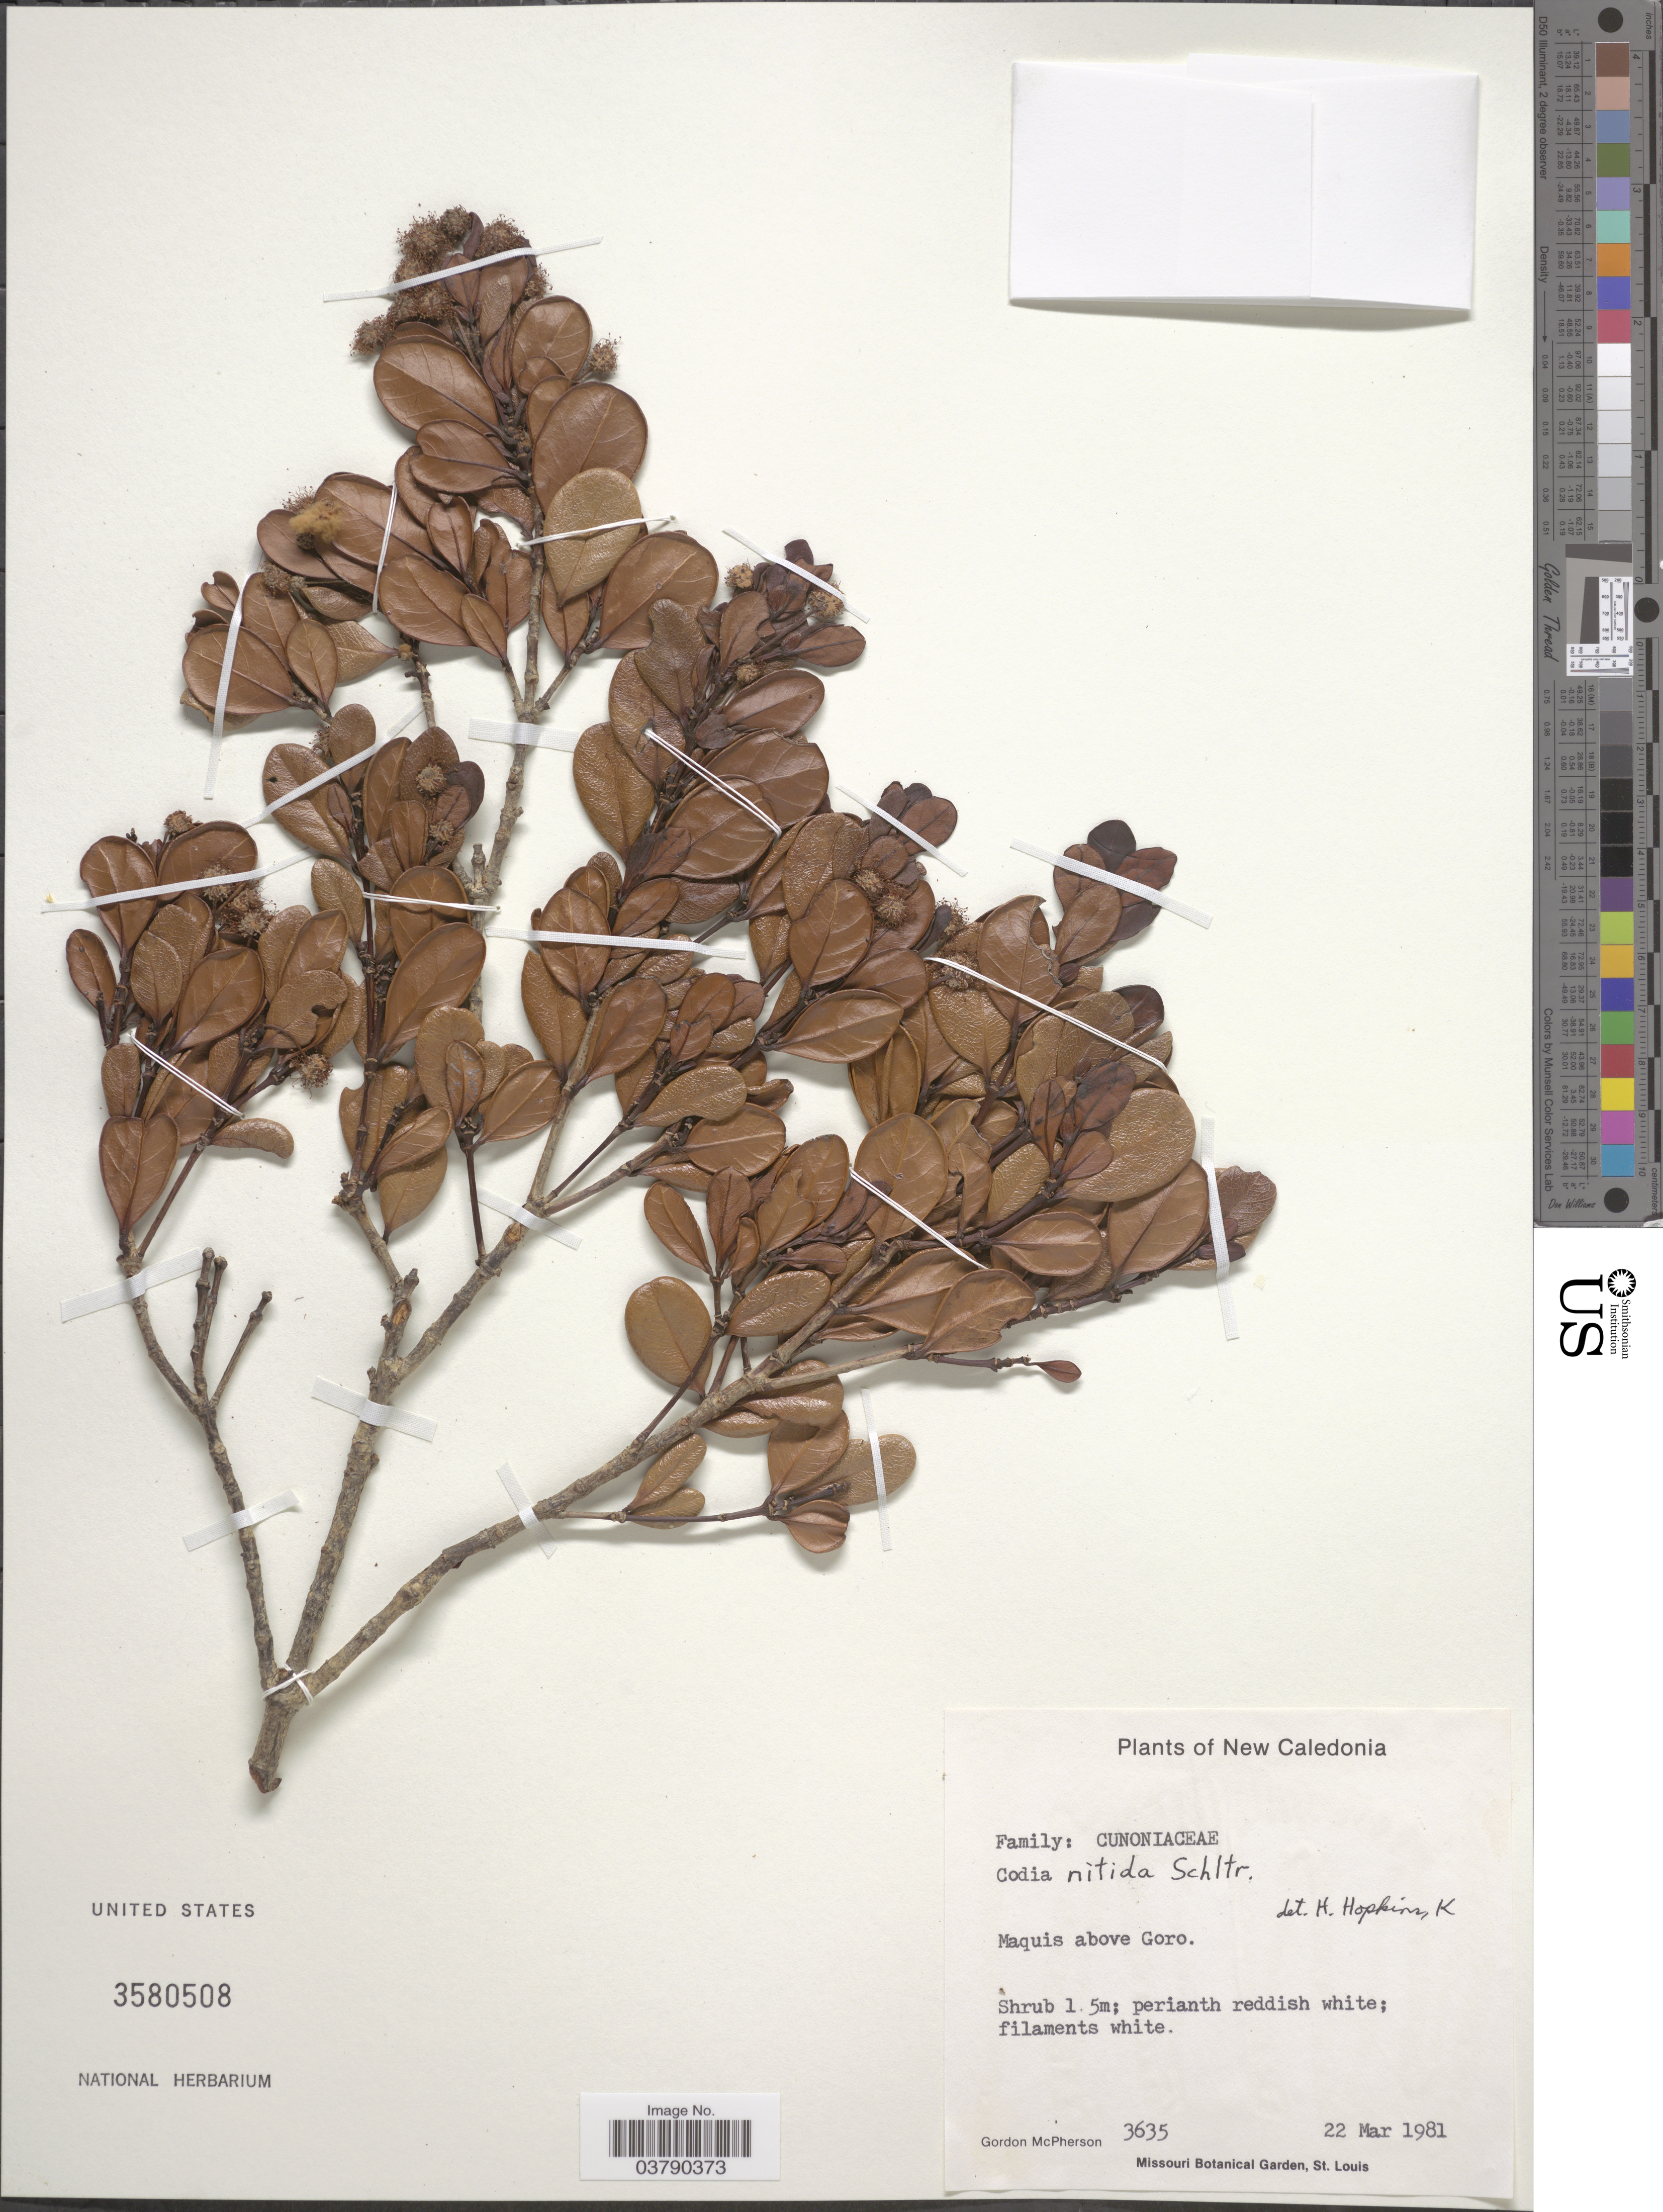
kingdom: Plantae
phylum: Tracheophyta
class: Magnoliopsida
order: Oxalidales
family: Cunoniaceae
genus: Codia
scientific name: Codia nitida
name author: Schltr.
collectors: G. McPherson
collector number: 3635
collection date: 1981-03-22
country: New Caledonia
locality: Maquis above Goro.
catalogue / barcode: US 3580508